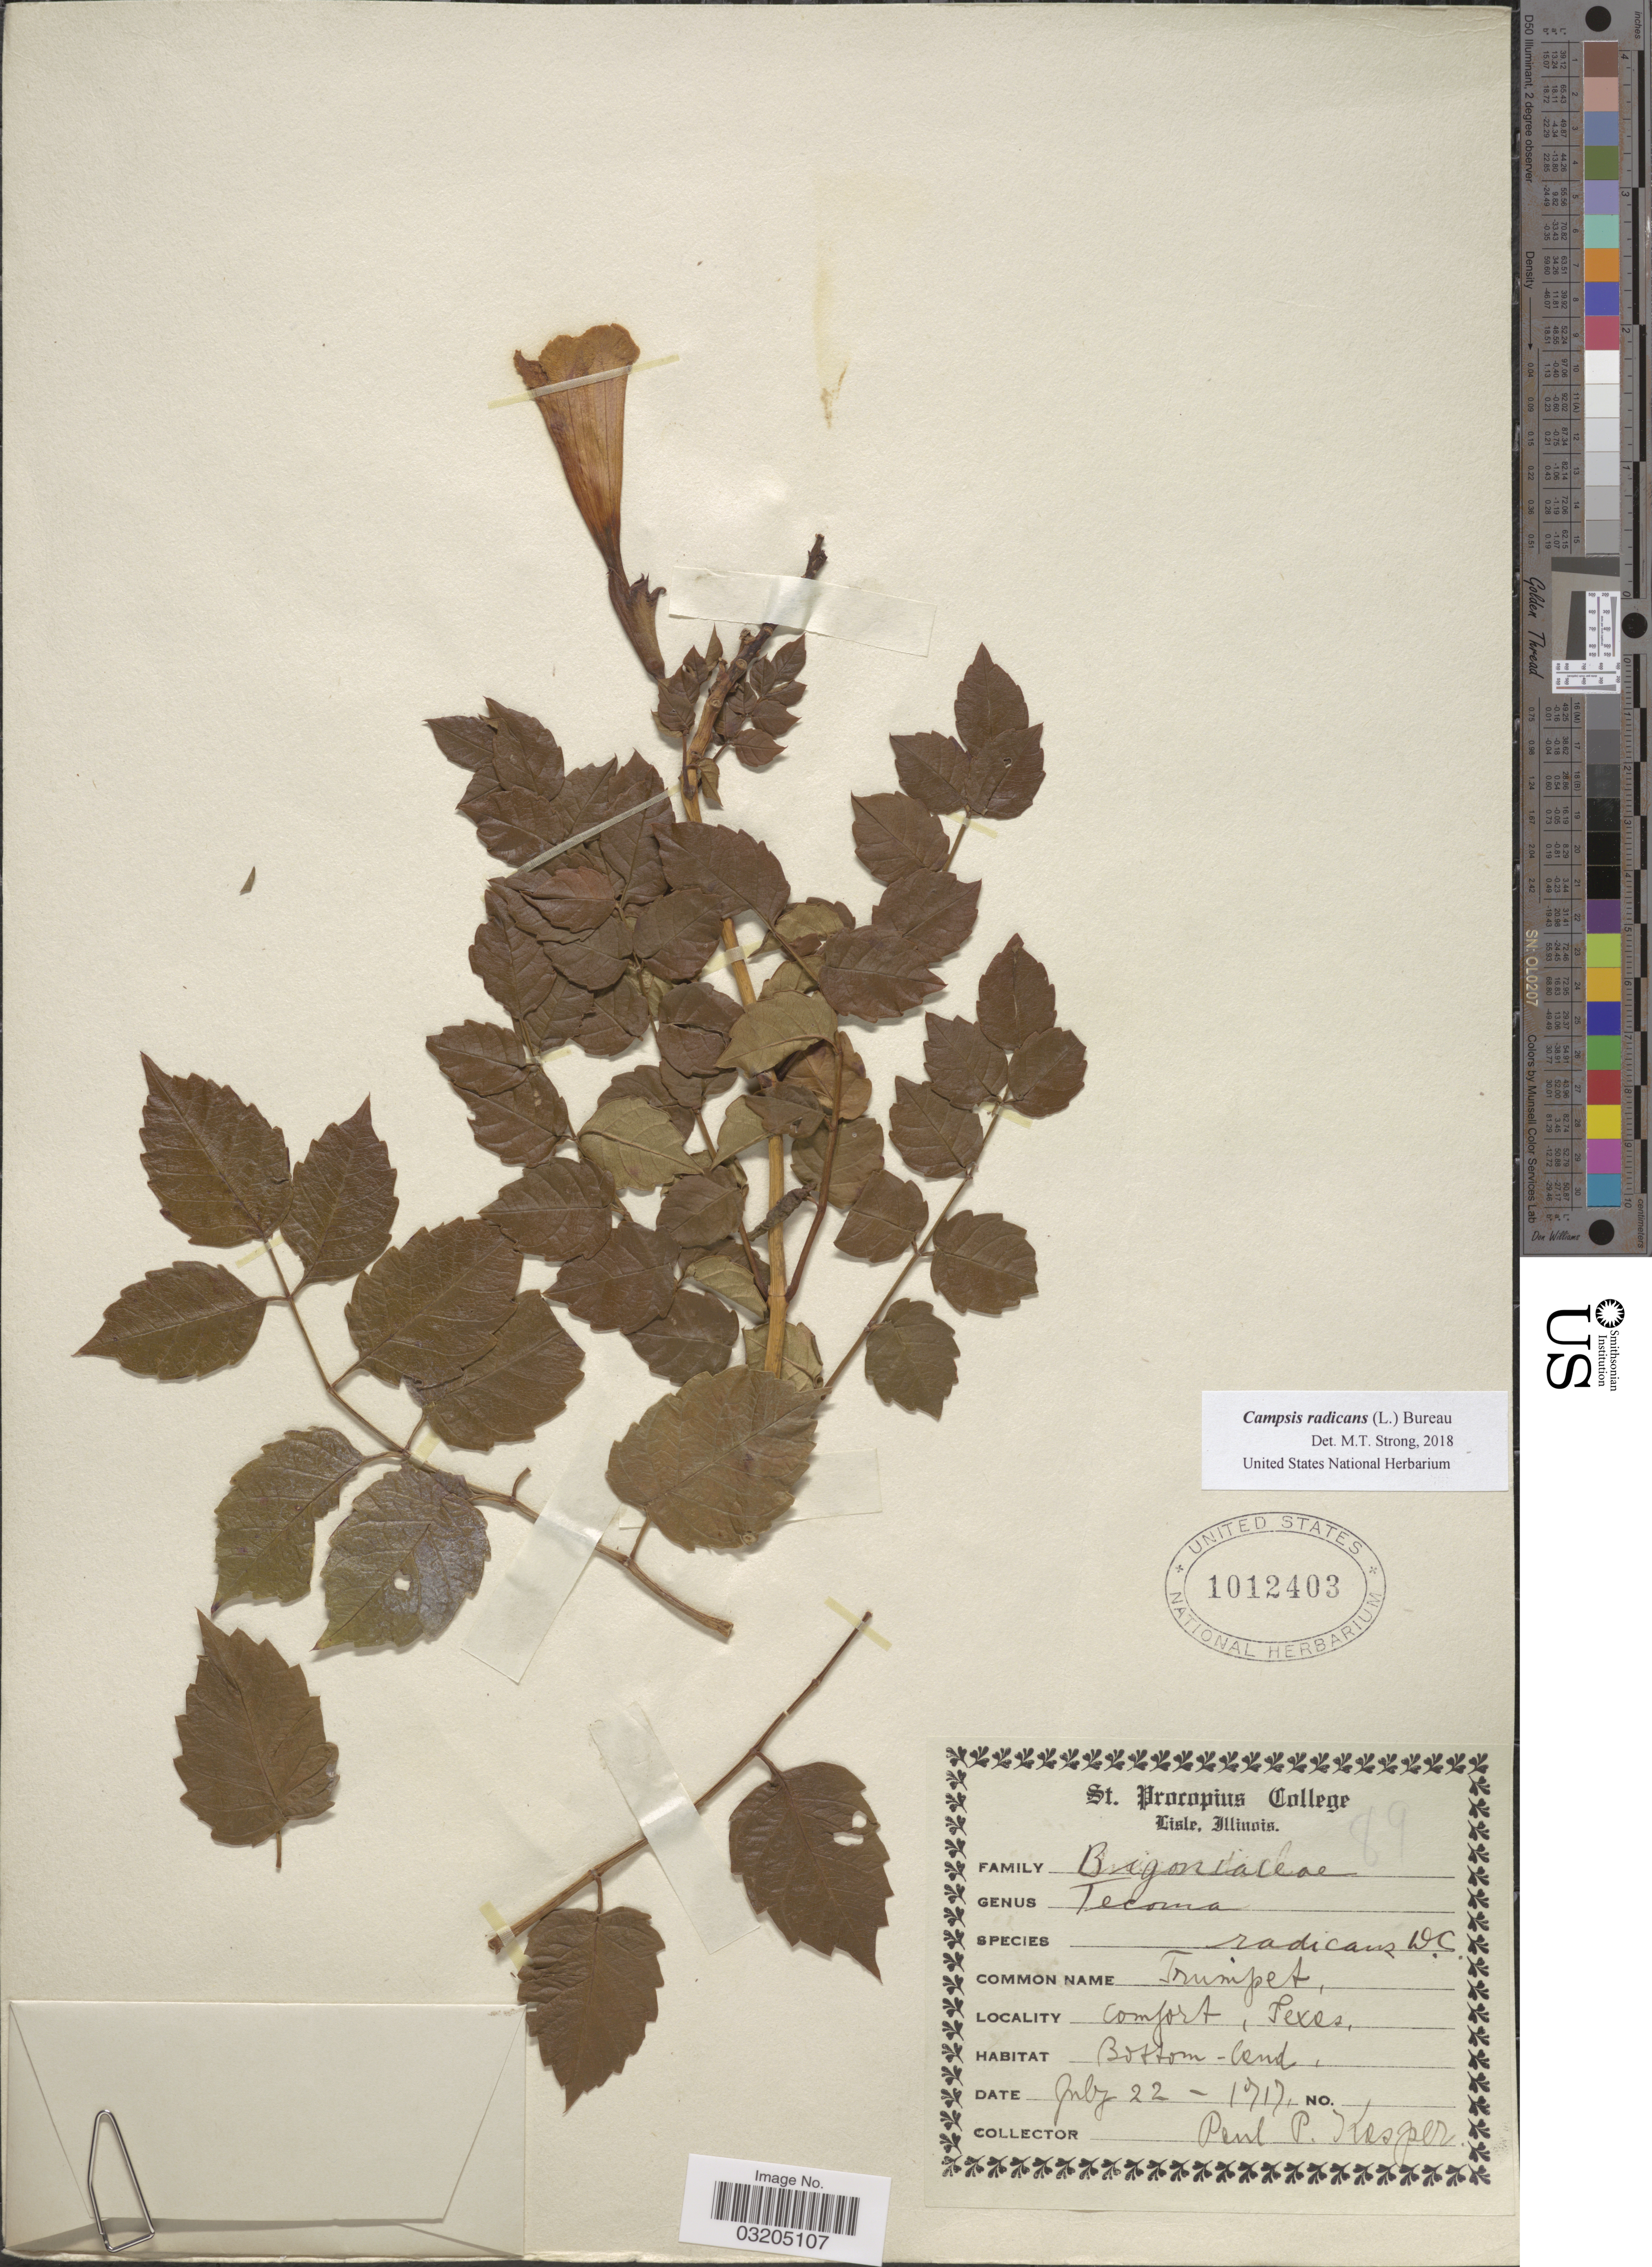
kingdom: Plantae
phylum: Tracheophyta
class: Magnoliopsida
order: Lamiales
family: Bignoniaceae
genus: Campsis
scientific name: Campsis radicans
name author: (L.) Seem.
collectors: P. Kesper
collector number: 89?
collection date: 1917-07-22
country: United States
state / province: Texas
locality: Comfort.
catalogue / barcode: US 1012403